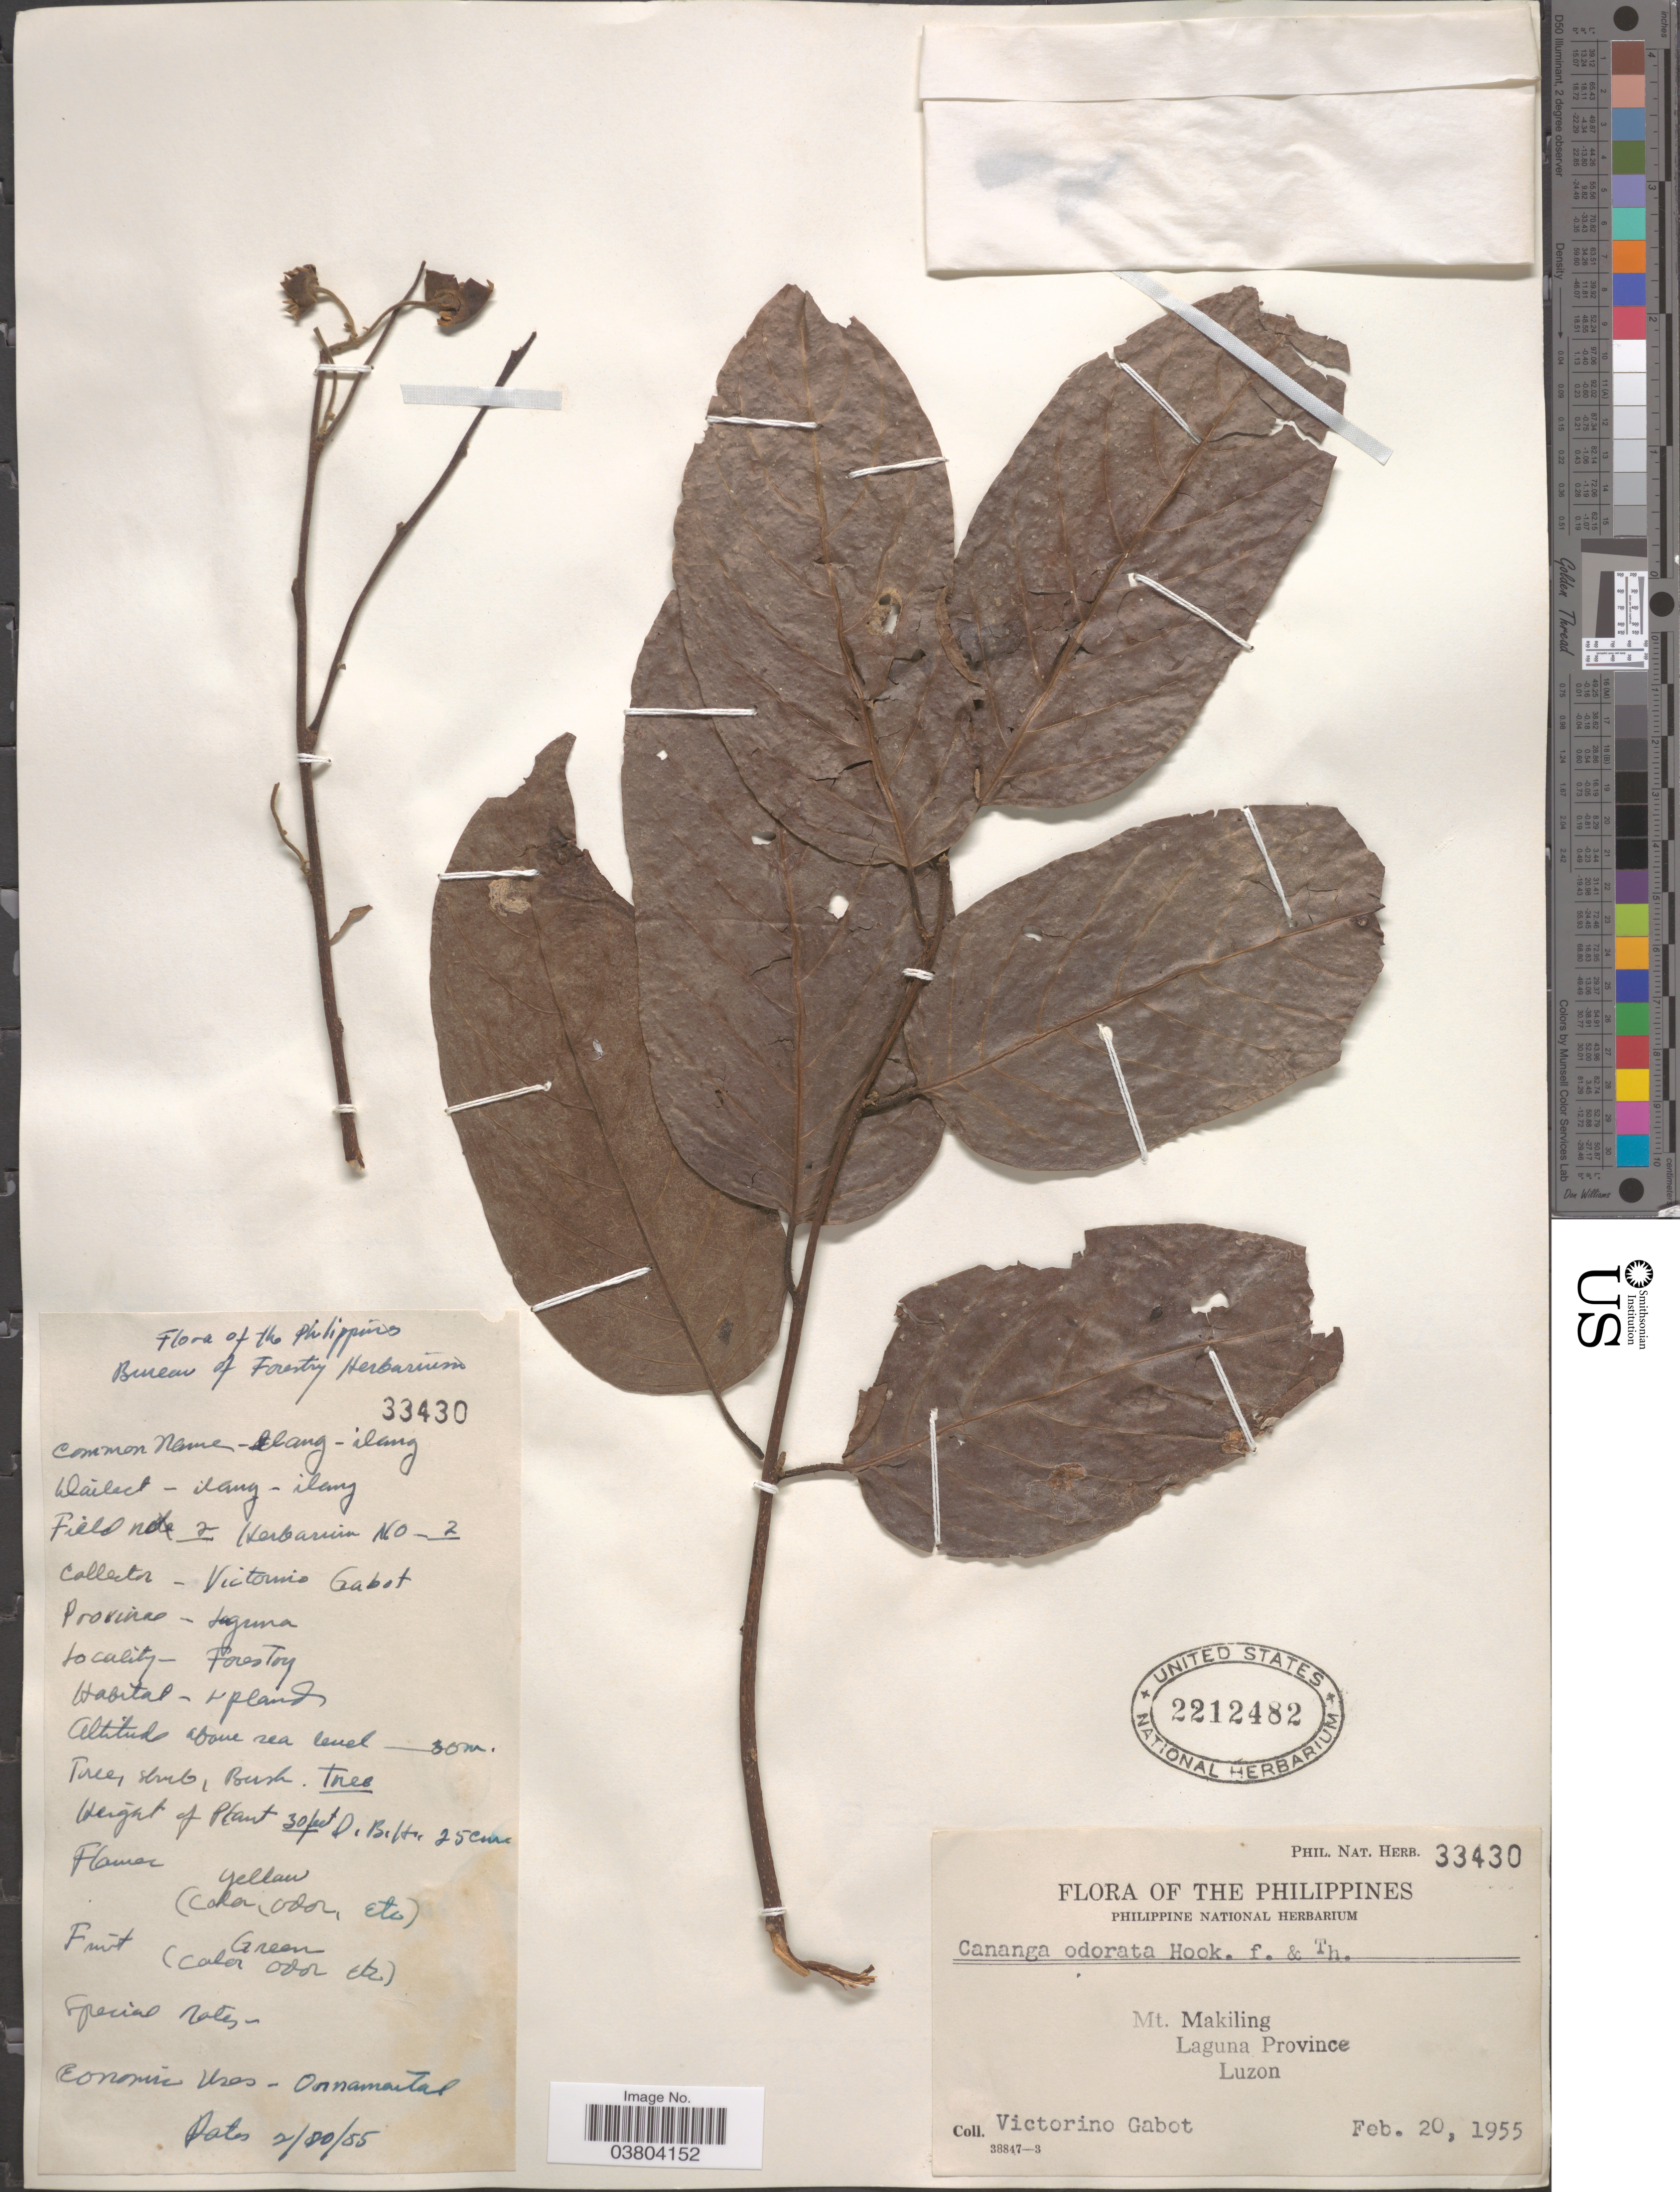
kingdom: Plantae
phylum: Tracheophyta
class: Magnoliopsida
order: Magnoliales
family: Annonaceae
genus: Cananga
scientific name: Cananga odorata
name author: (Lam.) Hook. f. & Thomson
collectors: V. Gabot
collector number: Phil. Nat. Herb. 33430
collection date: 1955-02-20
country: Philippines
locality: Mt. Makiling. Laguna Province. Luzon.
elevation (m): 0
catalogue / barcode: US 2212482